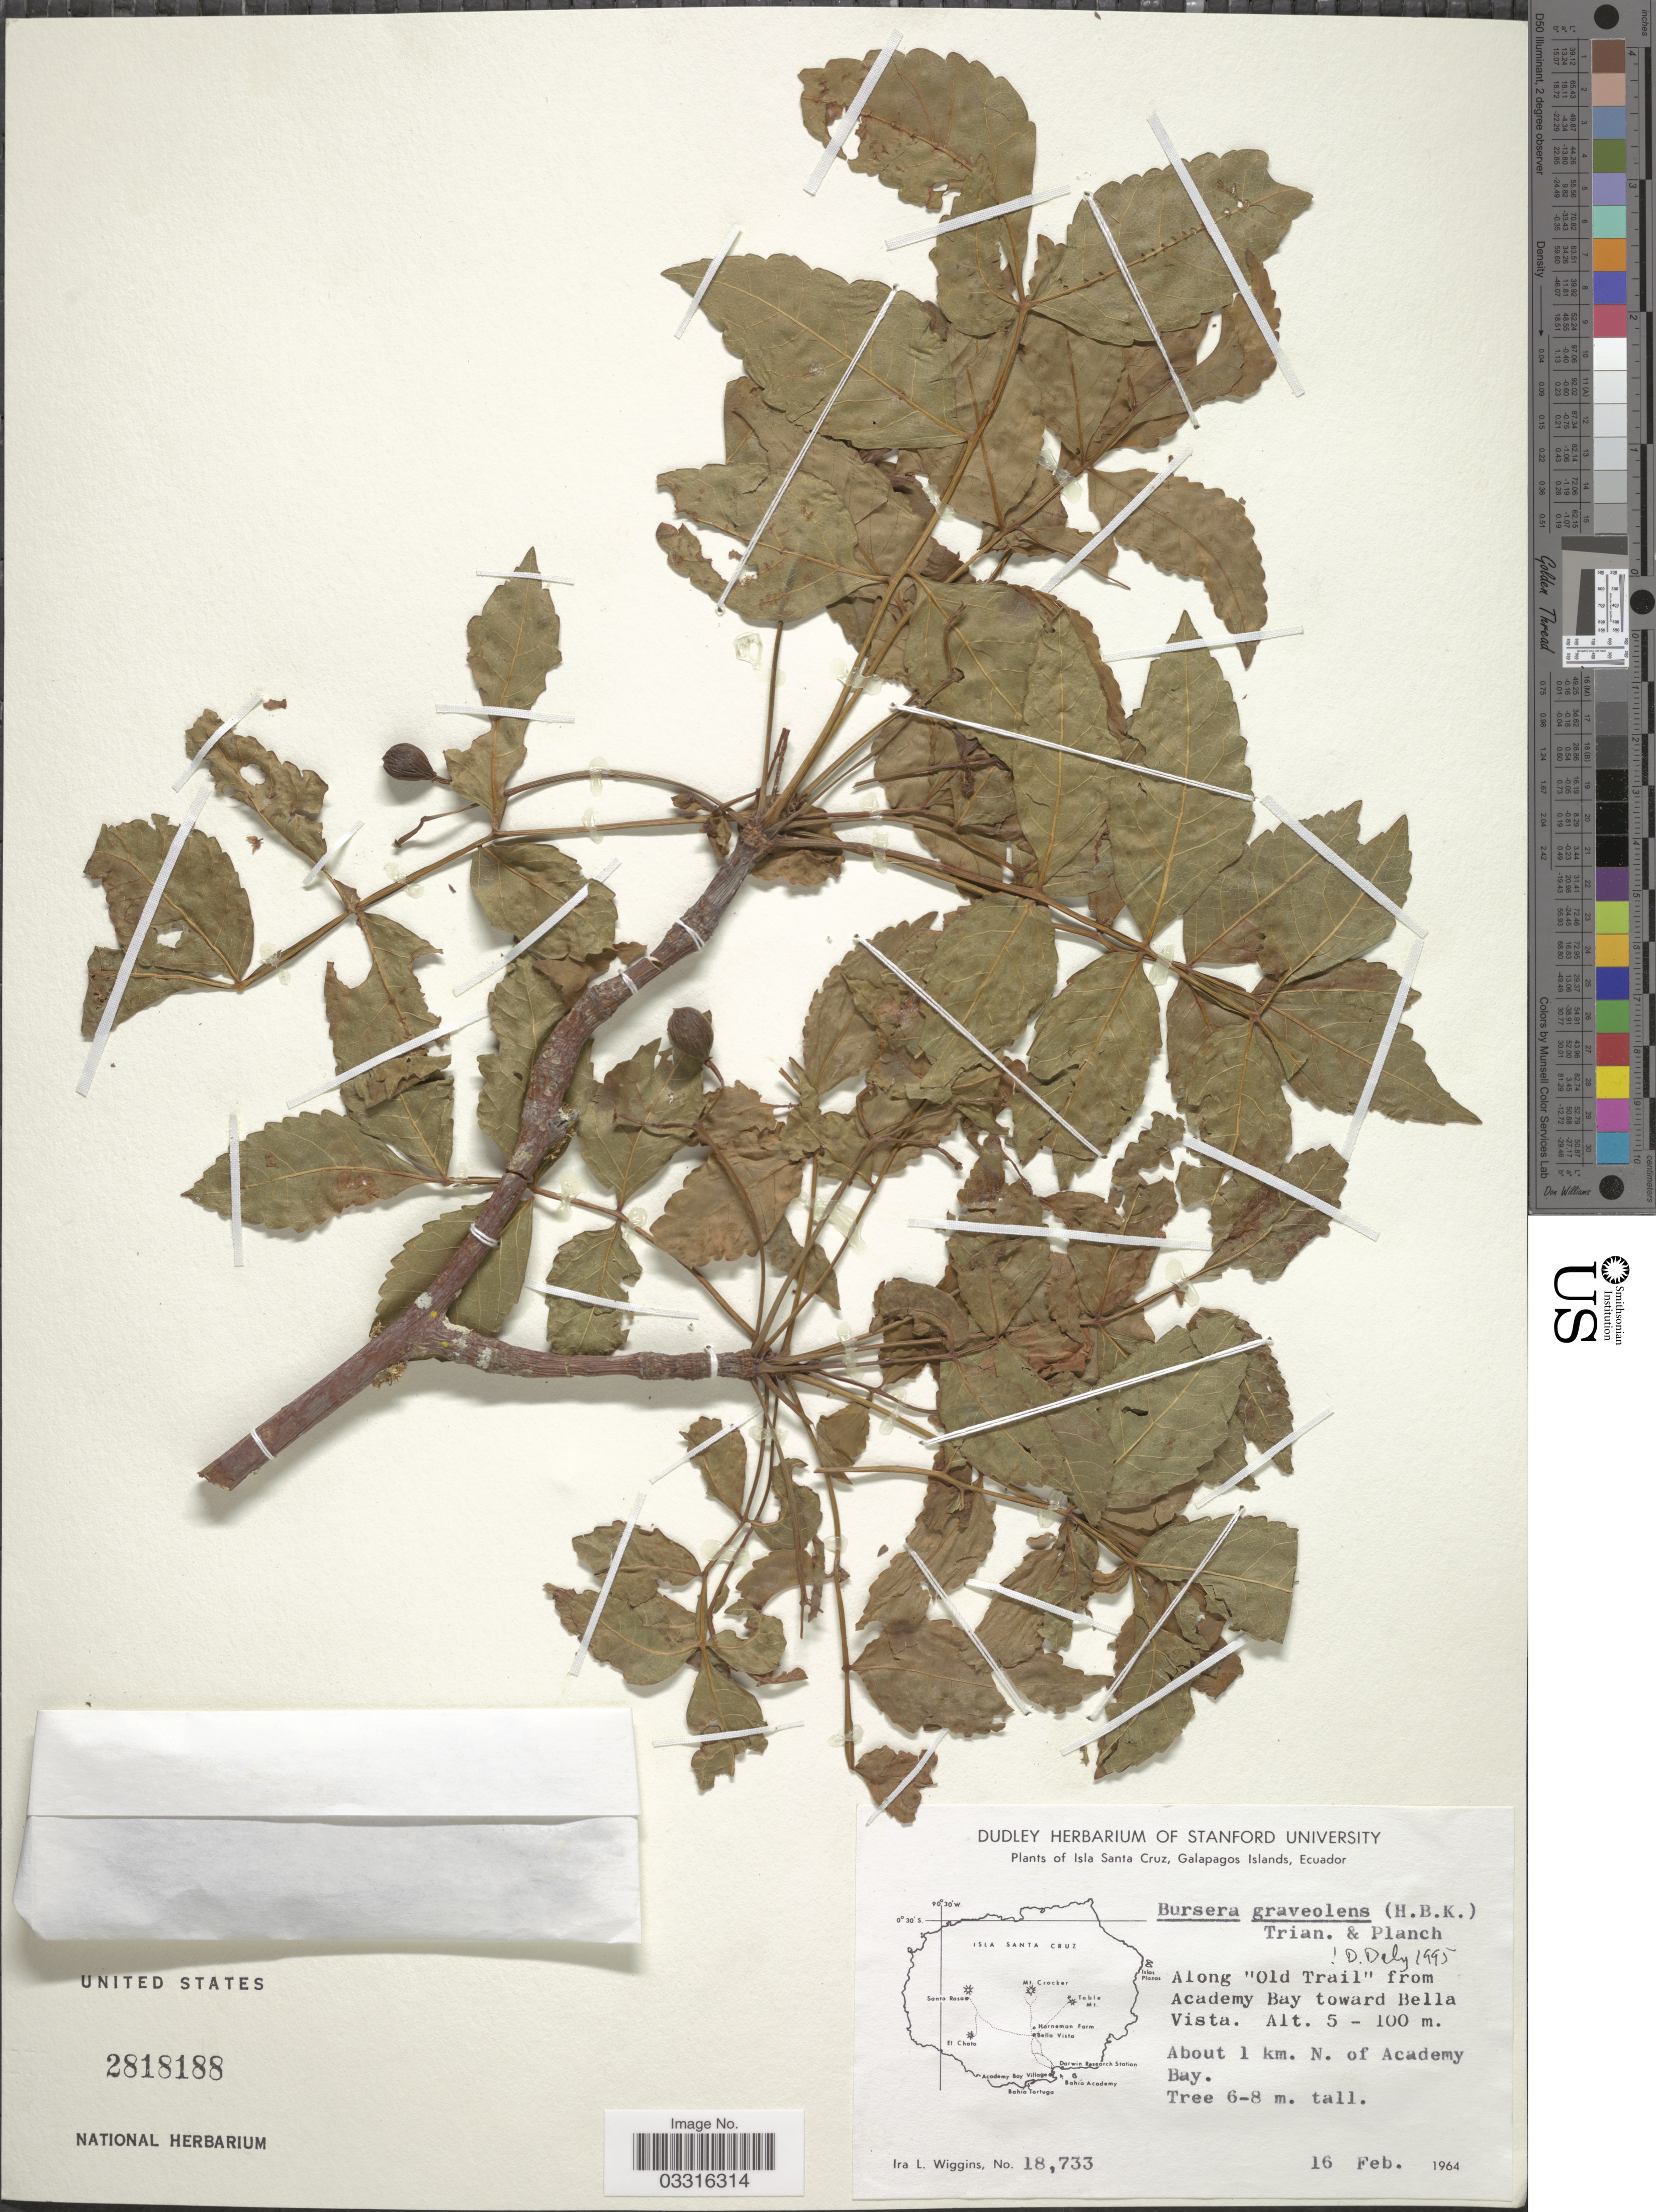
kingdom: Plantae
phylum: Tracheophyta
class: Magnoliopsida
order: Sapindales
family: Burseraceae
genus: Bursera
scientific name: Bursera graveolens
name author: (Kunth) Triana & Planch.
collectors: I. L. Wiggins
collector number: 18733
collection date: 1964-02-16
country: Ecuador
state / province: Colón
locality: Isla Santa Cruz, Galapagos Islands, Along "Old Trail" from Academy Bay toward Bella Vista, About 1 km. N. of Academy Bay.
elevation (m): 5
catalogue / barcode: US 2818188